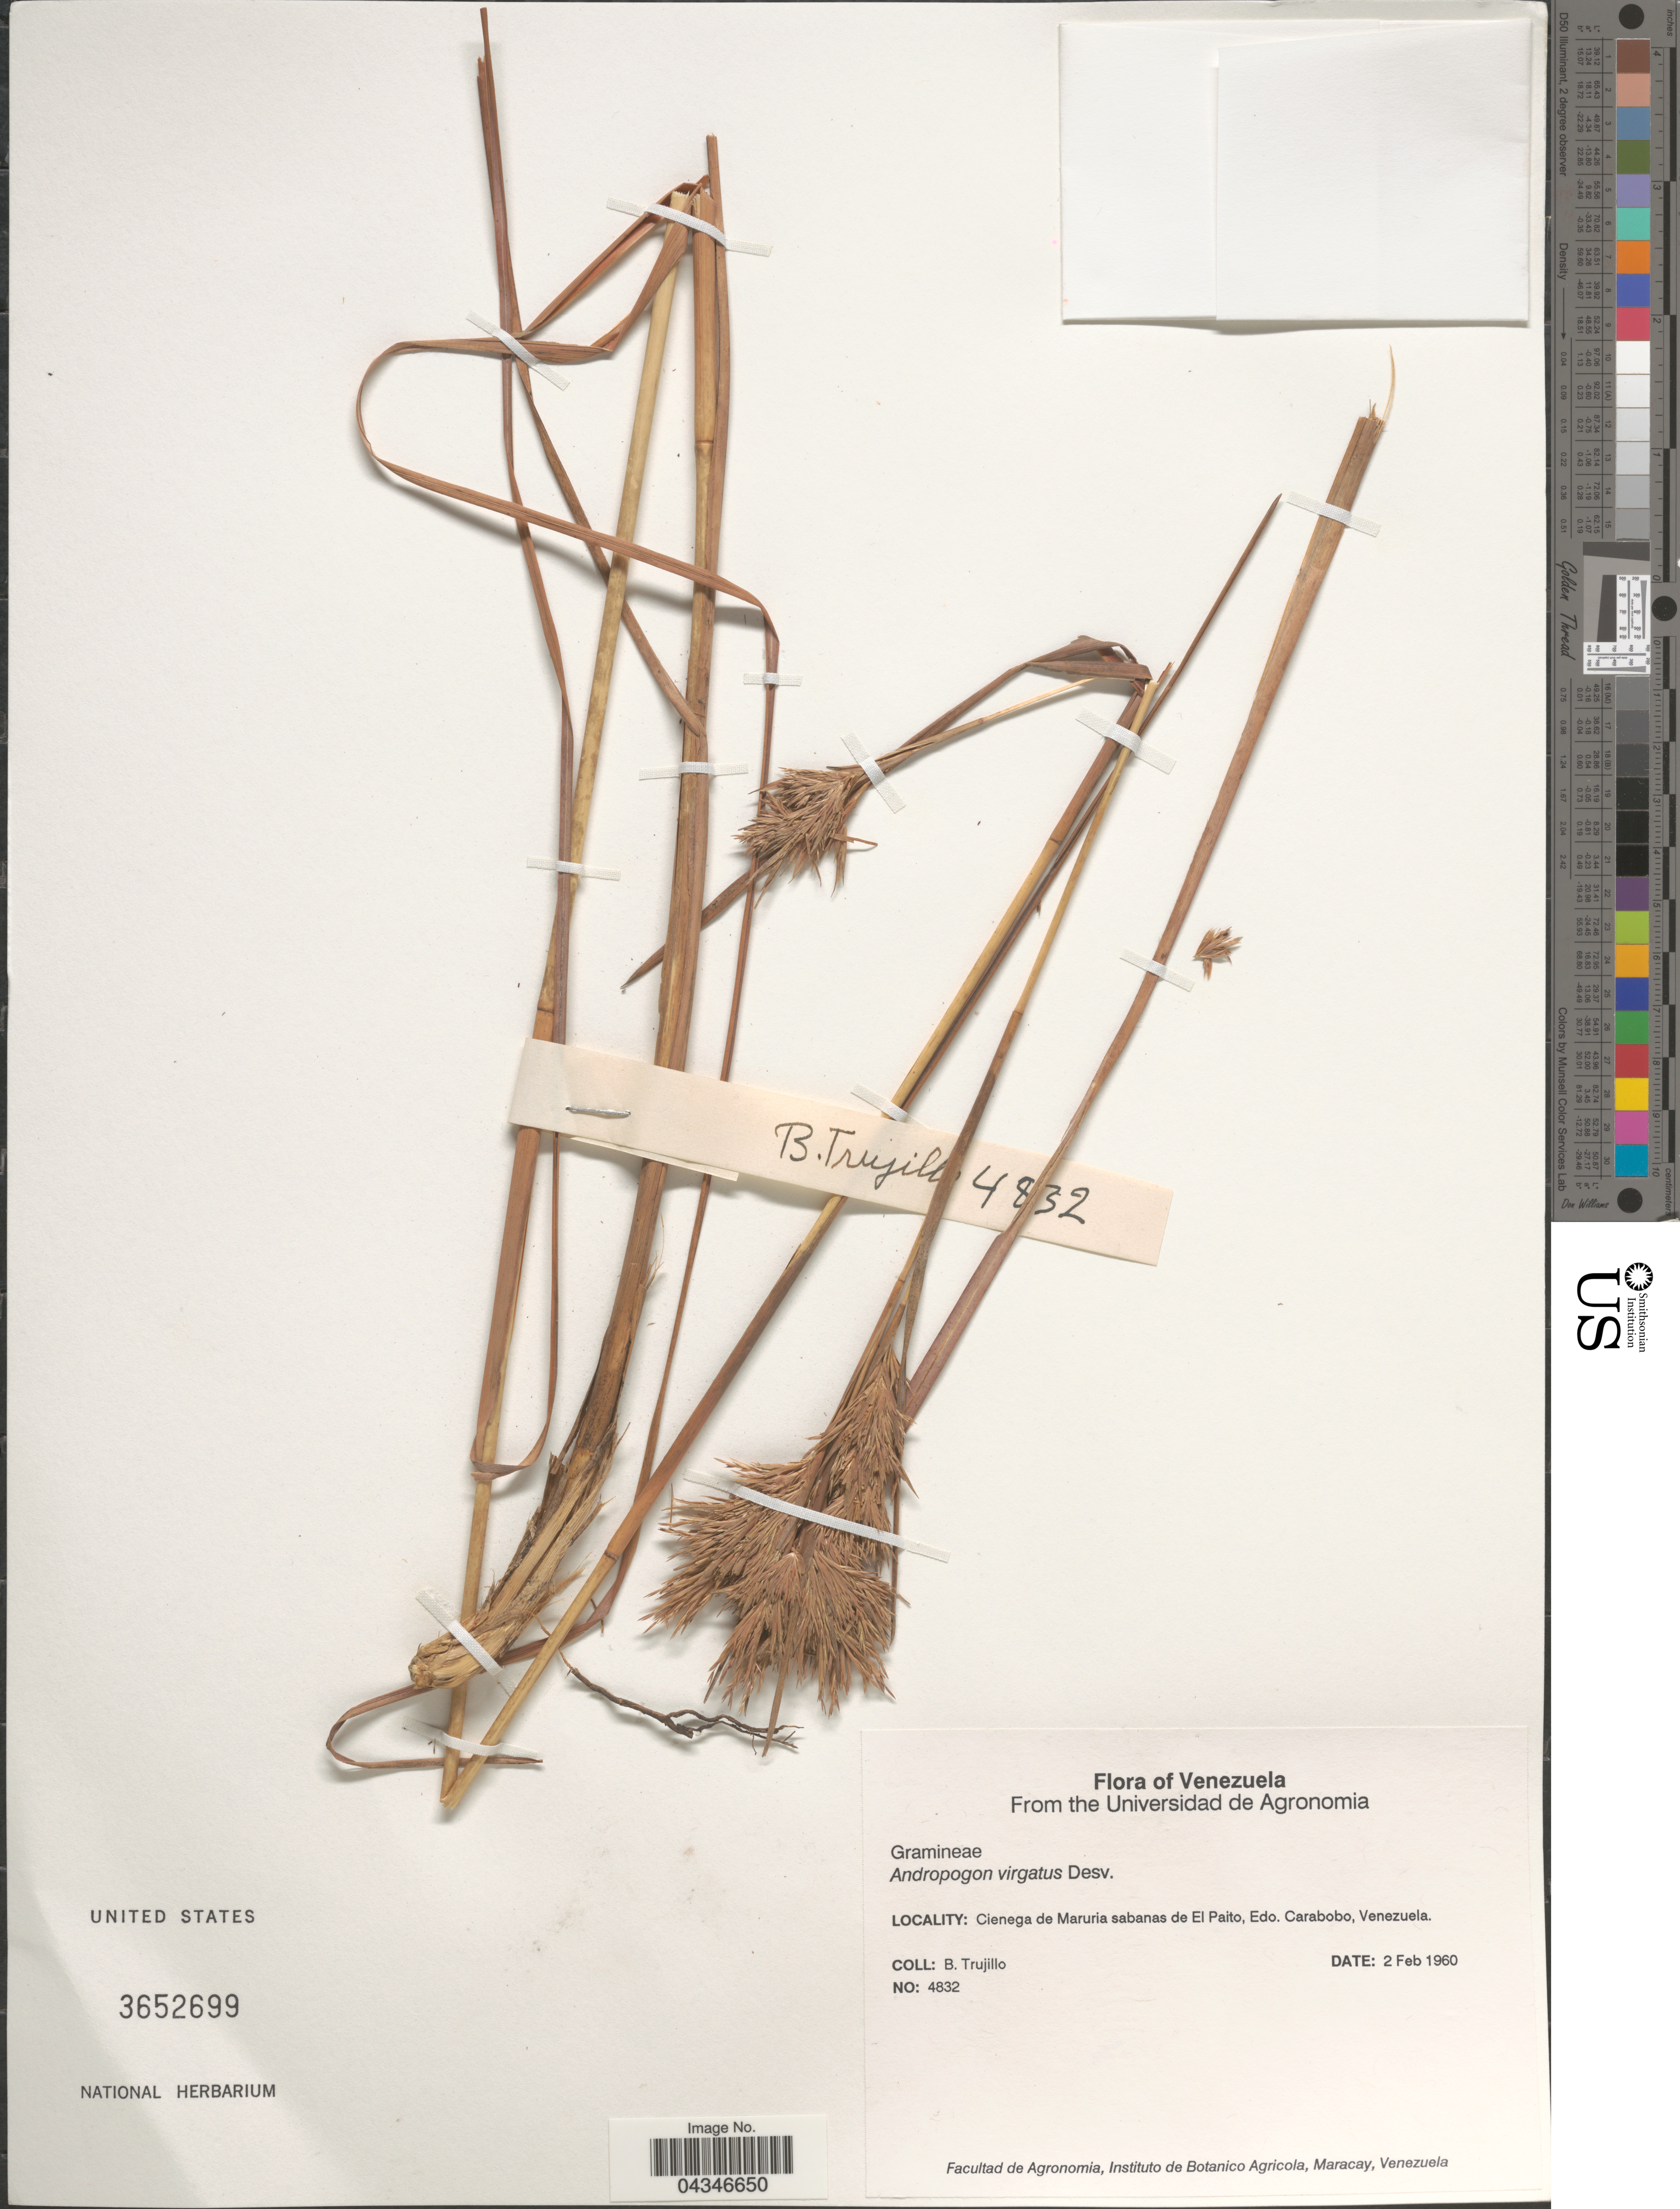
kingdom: Plantae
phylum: Tracheophyta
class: Liliopsida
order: Poales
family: Poaceae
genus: Andropogon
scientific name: Andropogon virgatus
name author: Desv. ex Ham.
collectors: B. Trujillo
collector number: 4832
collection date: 1960-02-02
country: Venezuela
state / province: Carabobo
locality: Cienega de Maruria sabanas de El Paito, Edo. Carabobo.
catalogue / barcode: US 3652699